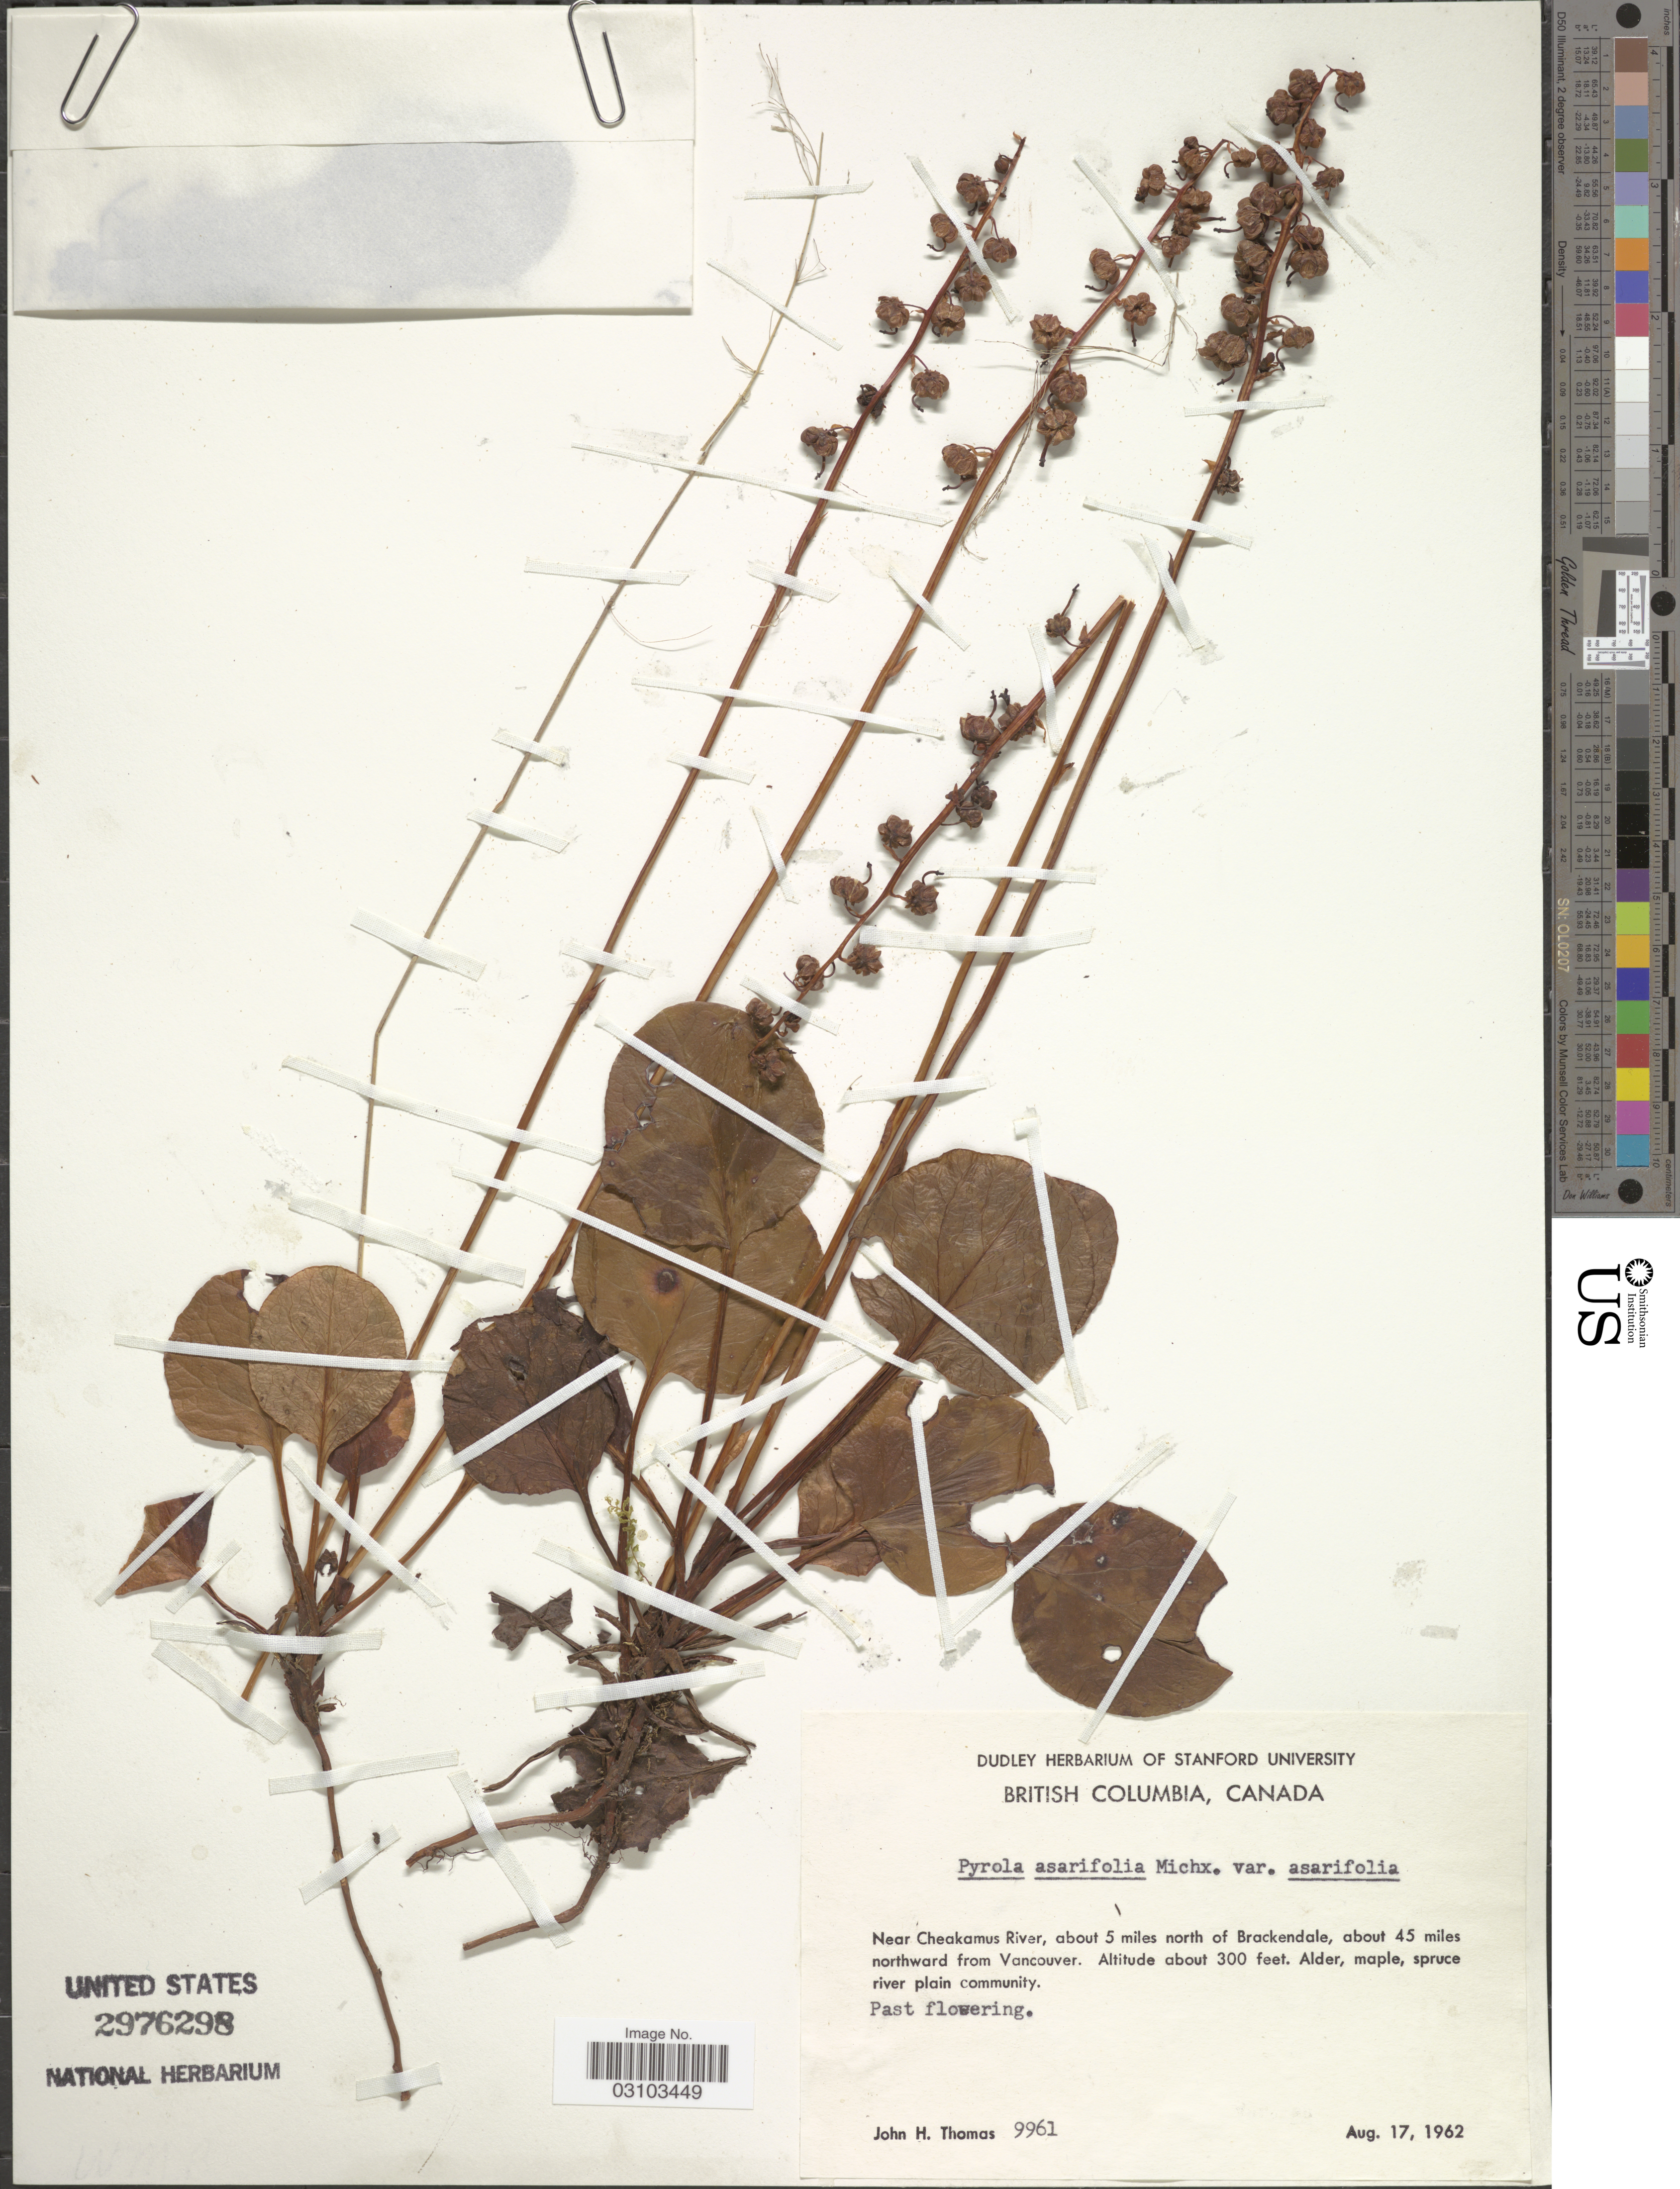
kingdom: Plantae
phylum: Tracheophyta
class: Magnoliopsida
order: Ericales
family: Ericaceae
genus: Pyrola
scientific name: Pyrola asarifolia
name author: Michx.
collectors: J. H. Thomas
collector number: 9961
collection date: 1962-08-17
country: Canada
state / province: British Columbia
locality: Near Cheakamus River, about 5 miles north of Brackendale, about 45 miles northward from Vancouver.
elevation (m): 91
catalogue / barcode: US 2976298